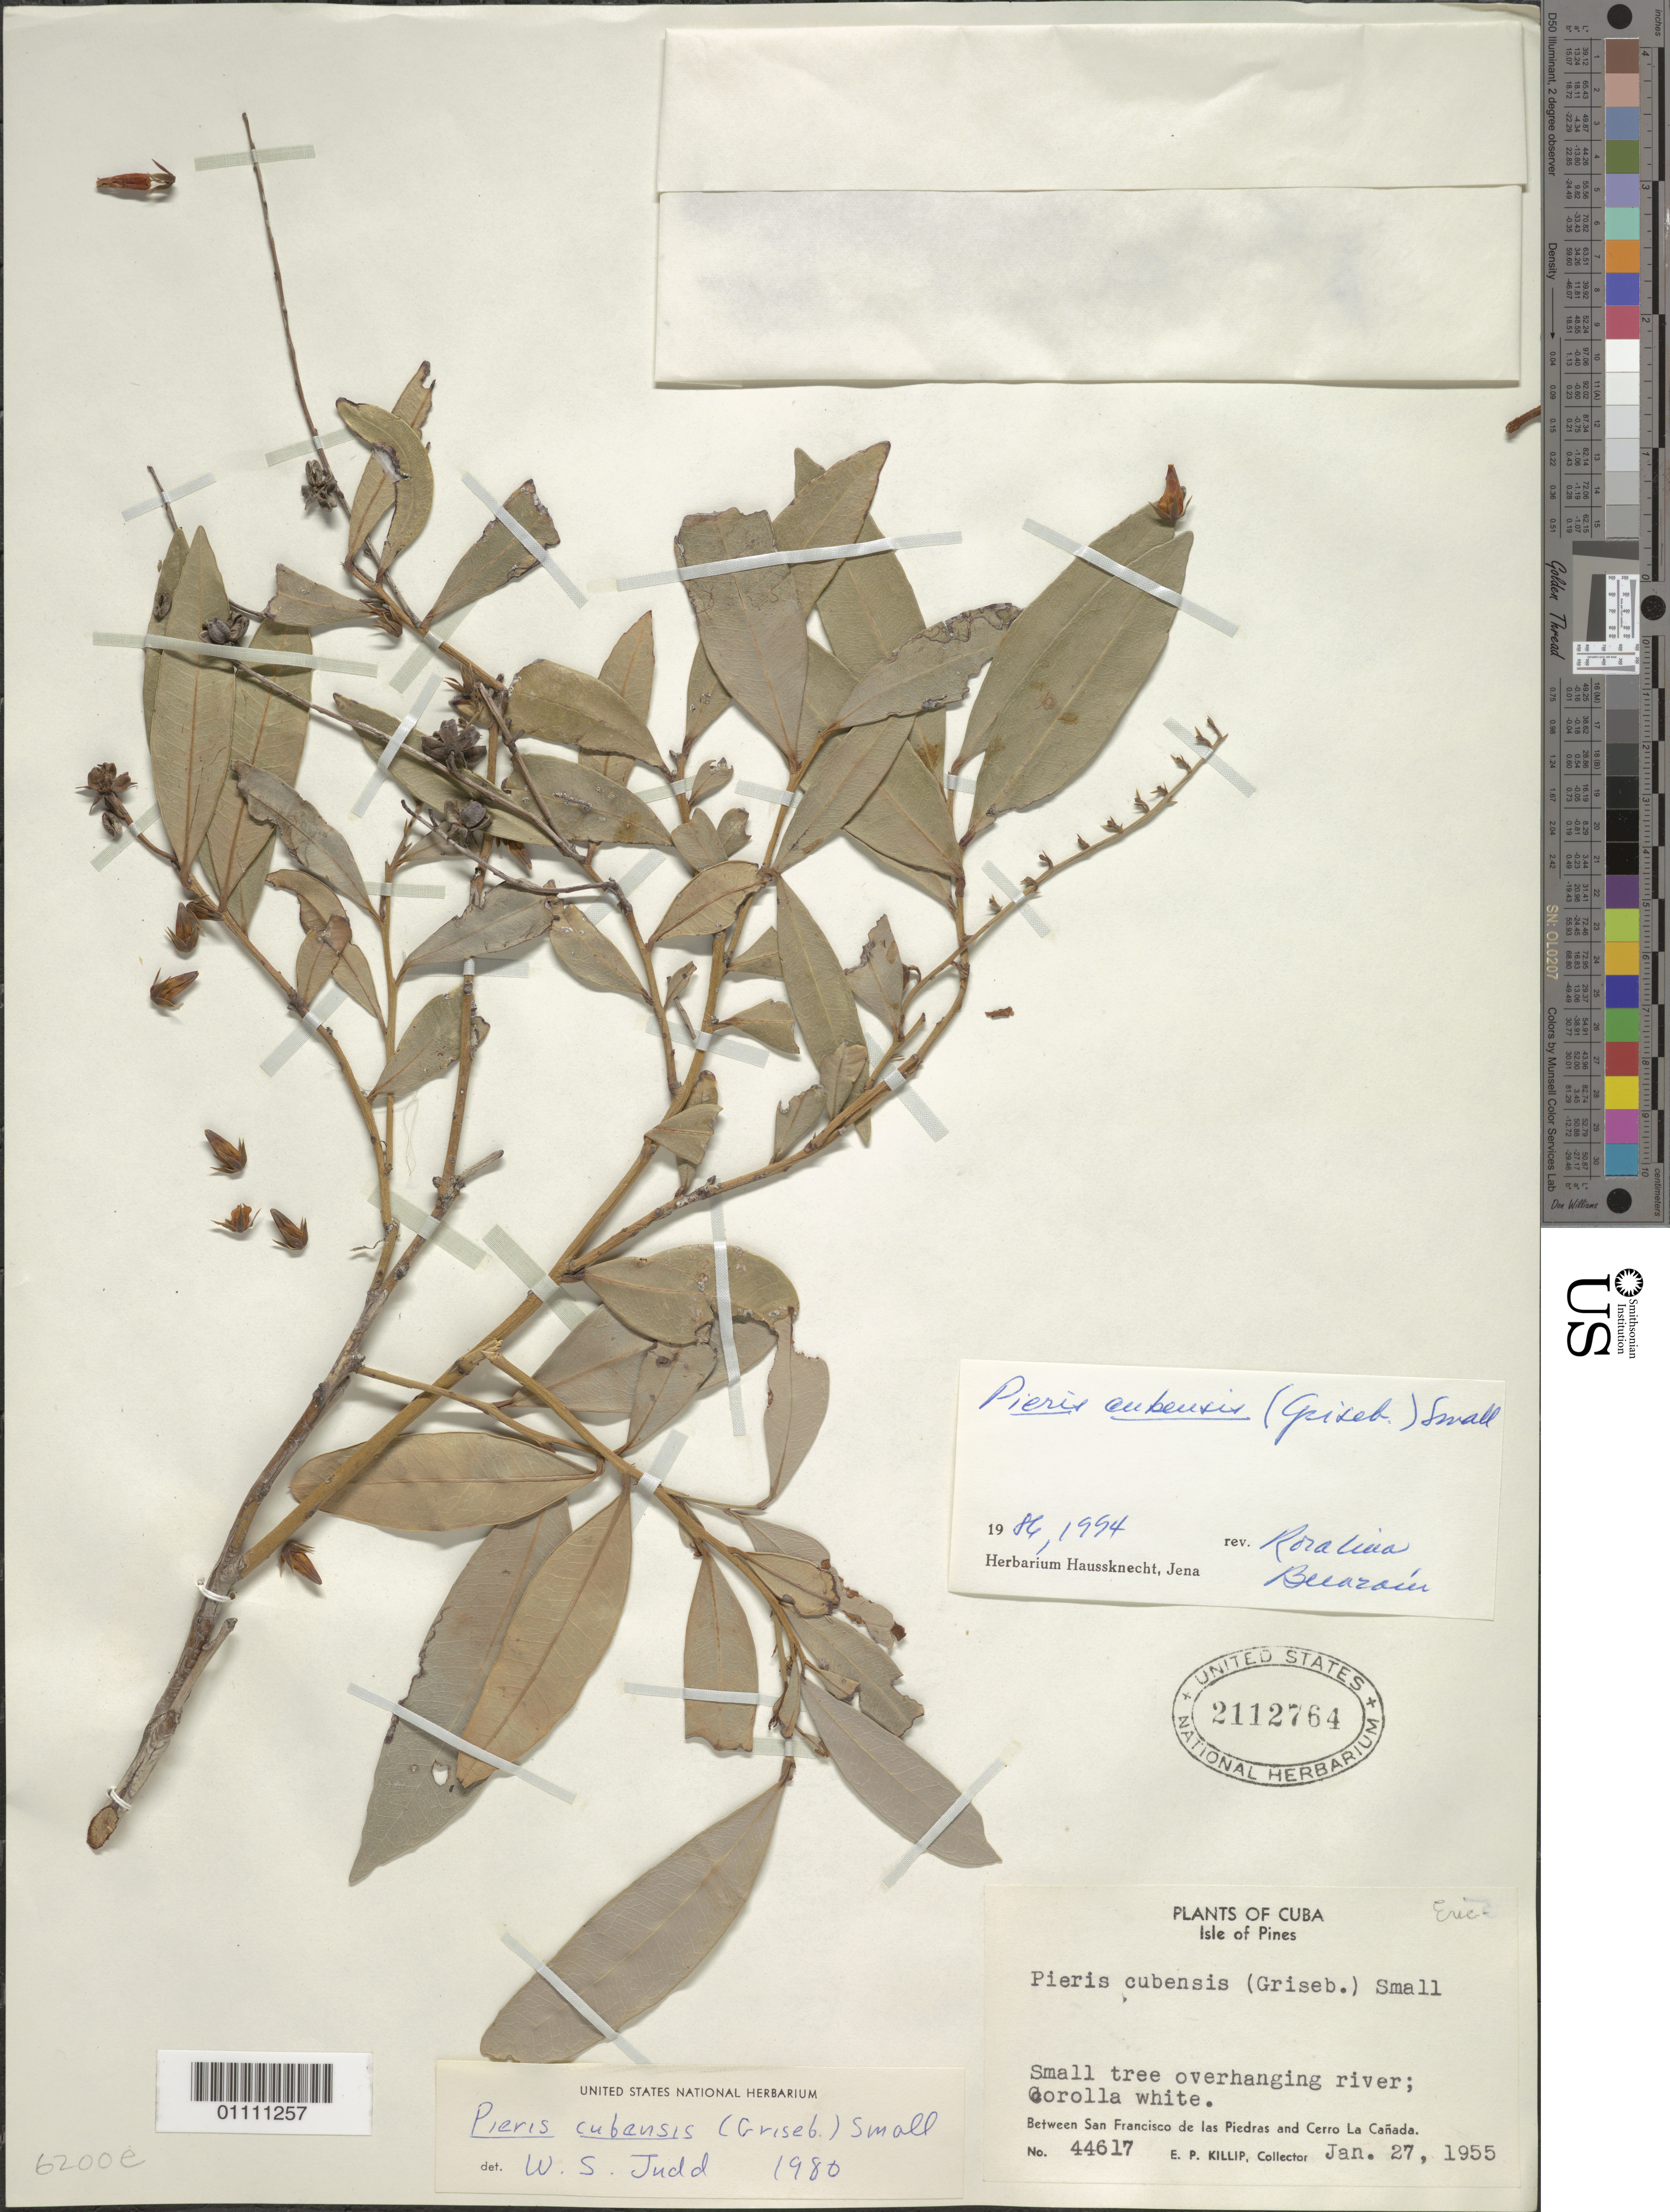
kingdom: Plantae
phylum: Tracheophyta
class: Magnoliopsida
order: Ericales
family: Ericaceae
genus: Pieris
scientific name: Pieris cubensis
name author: (Griseb.) Small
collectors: E. P. Killip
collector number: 44617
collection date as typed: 27 Jan 1955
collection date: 1955-01-27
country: Cuba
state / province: Isla de La Juventud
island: Isla de la Juventud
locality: Isle of Pines, between San Francisco de las Piedras and Cerro La Canada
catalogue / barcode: US 2112764